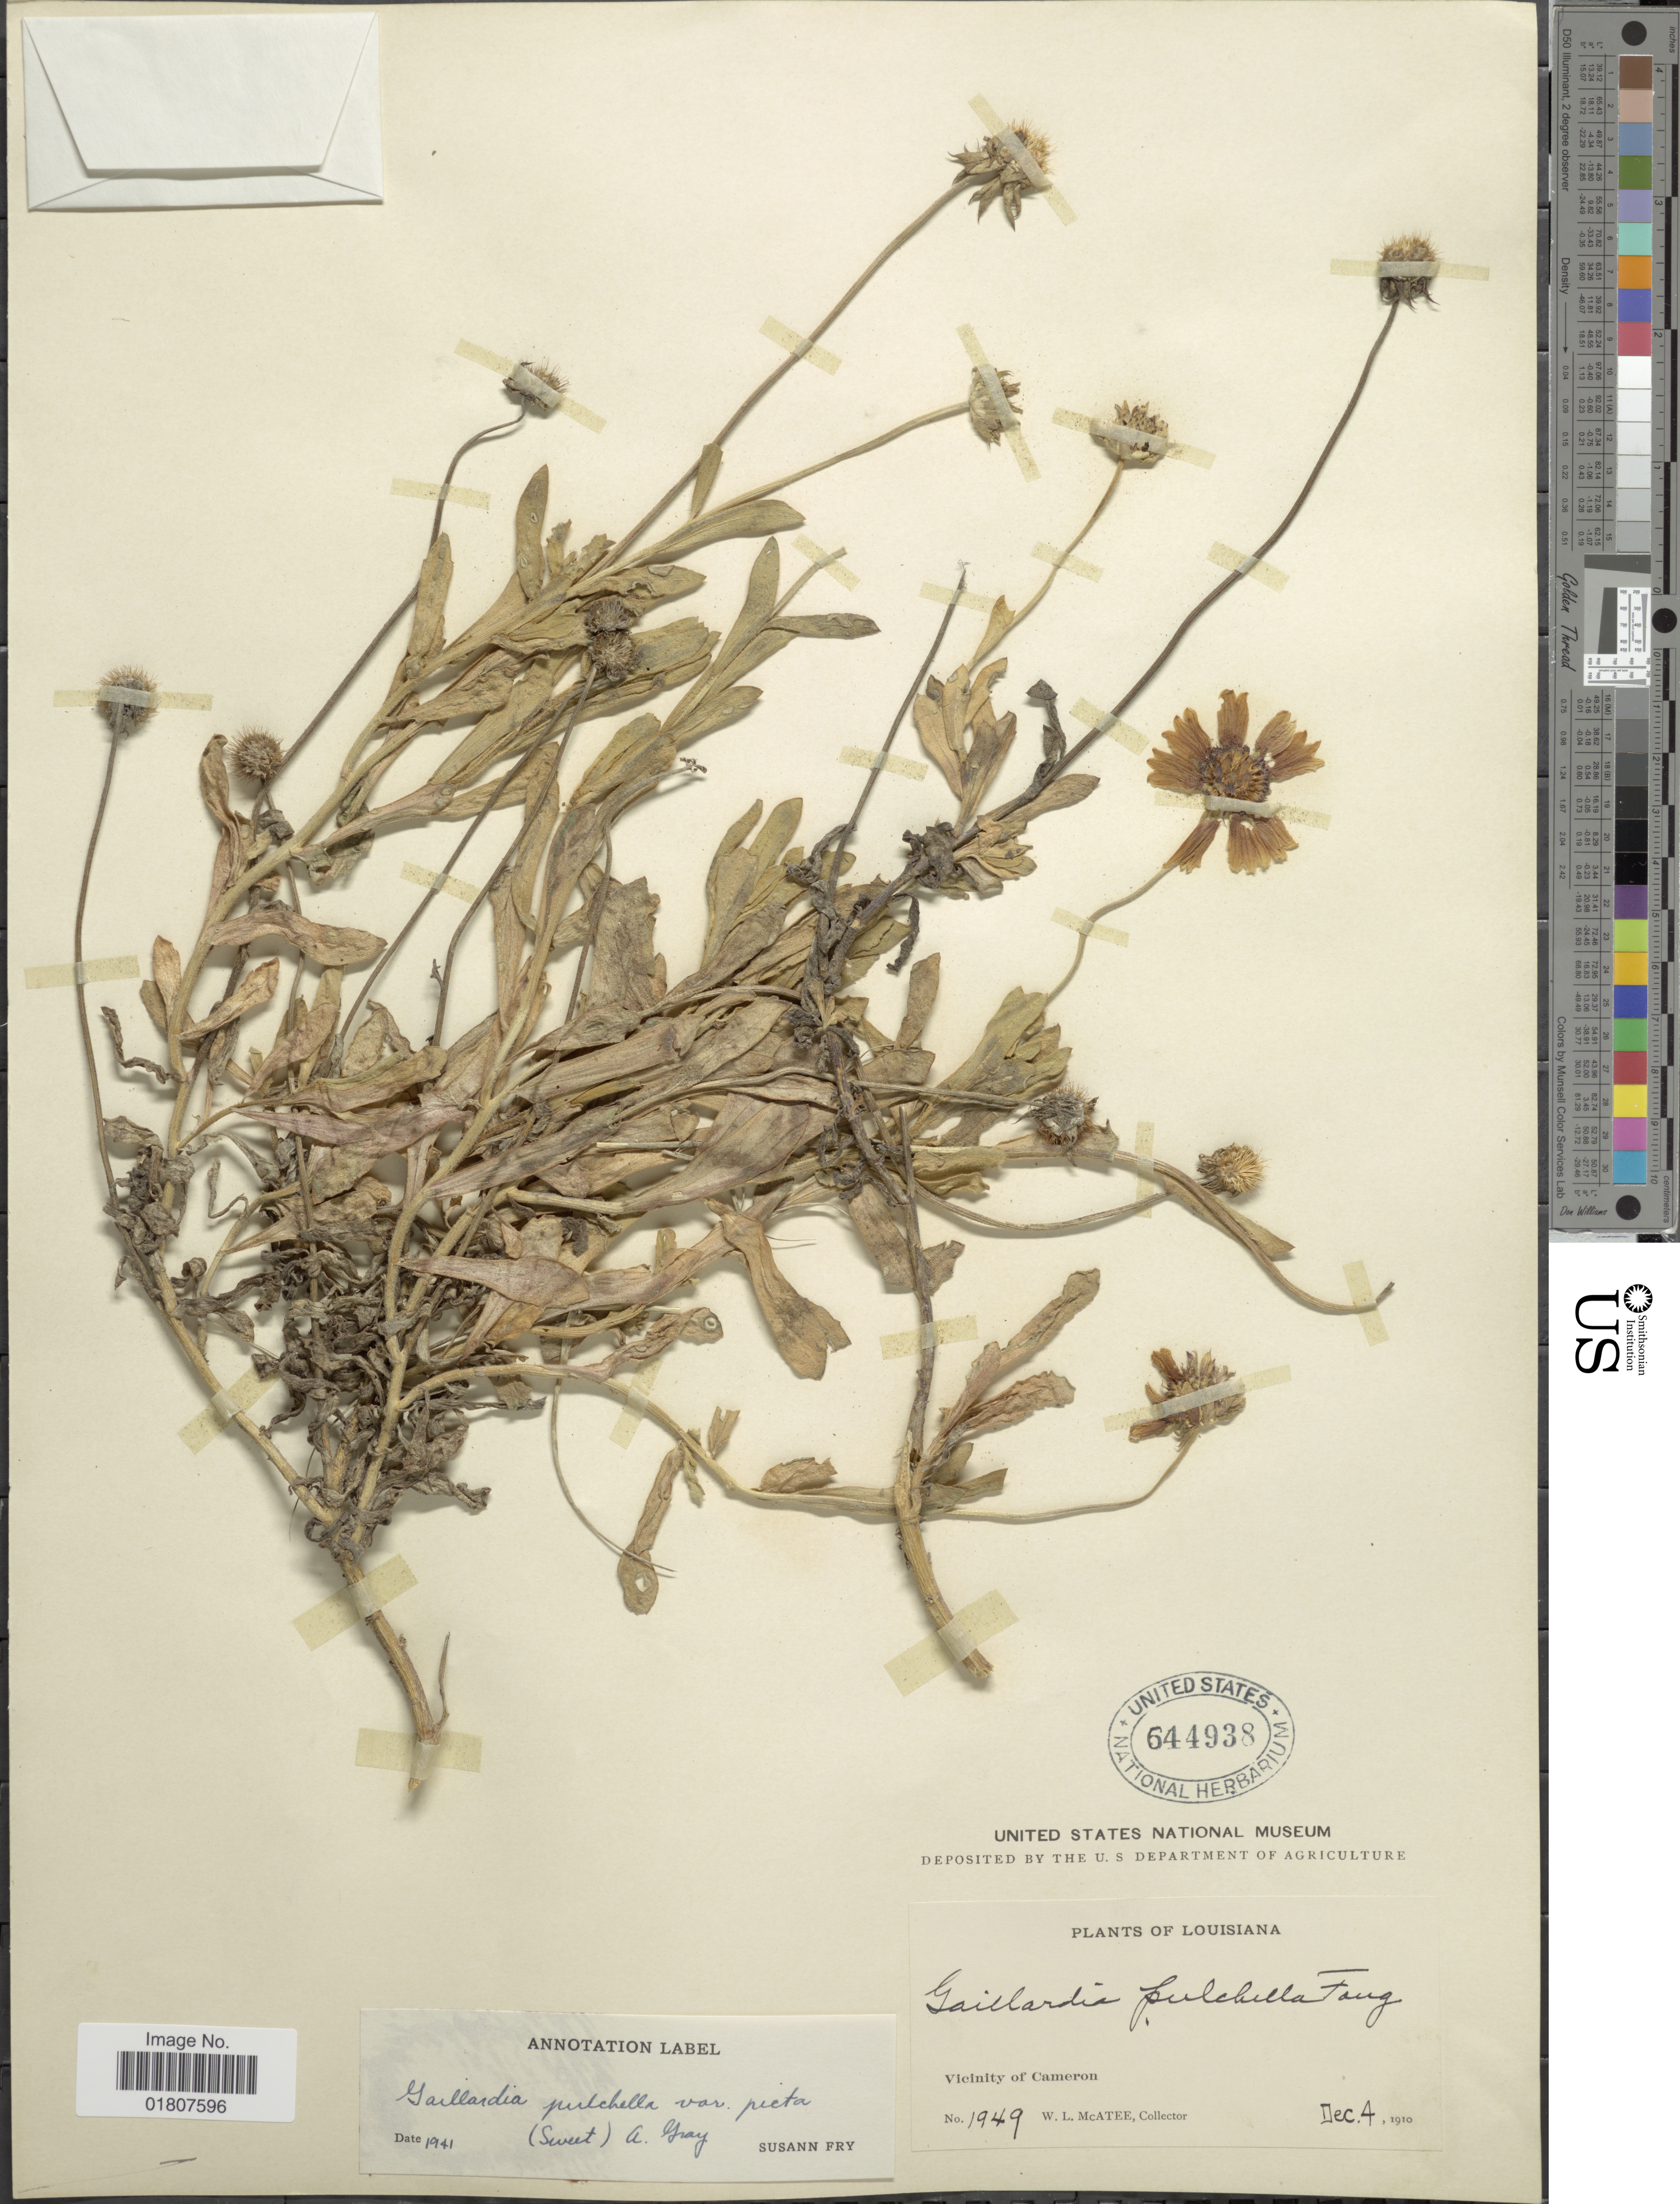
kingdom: Plantae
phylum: Tracheophyta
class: Magnoliopsida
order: Asterales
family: Asteraceae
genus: Gaillardia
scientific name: Gaillardia pulchella var. picta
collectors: W. McAtee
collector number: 1949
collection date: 1910-12-04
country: United States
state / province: Louisiana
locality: Vicinity of Cameron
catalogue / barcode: US 644938